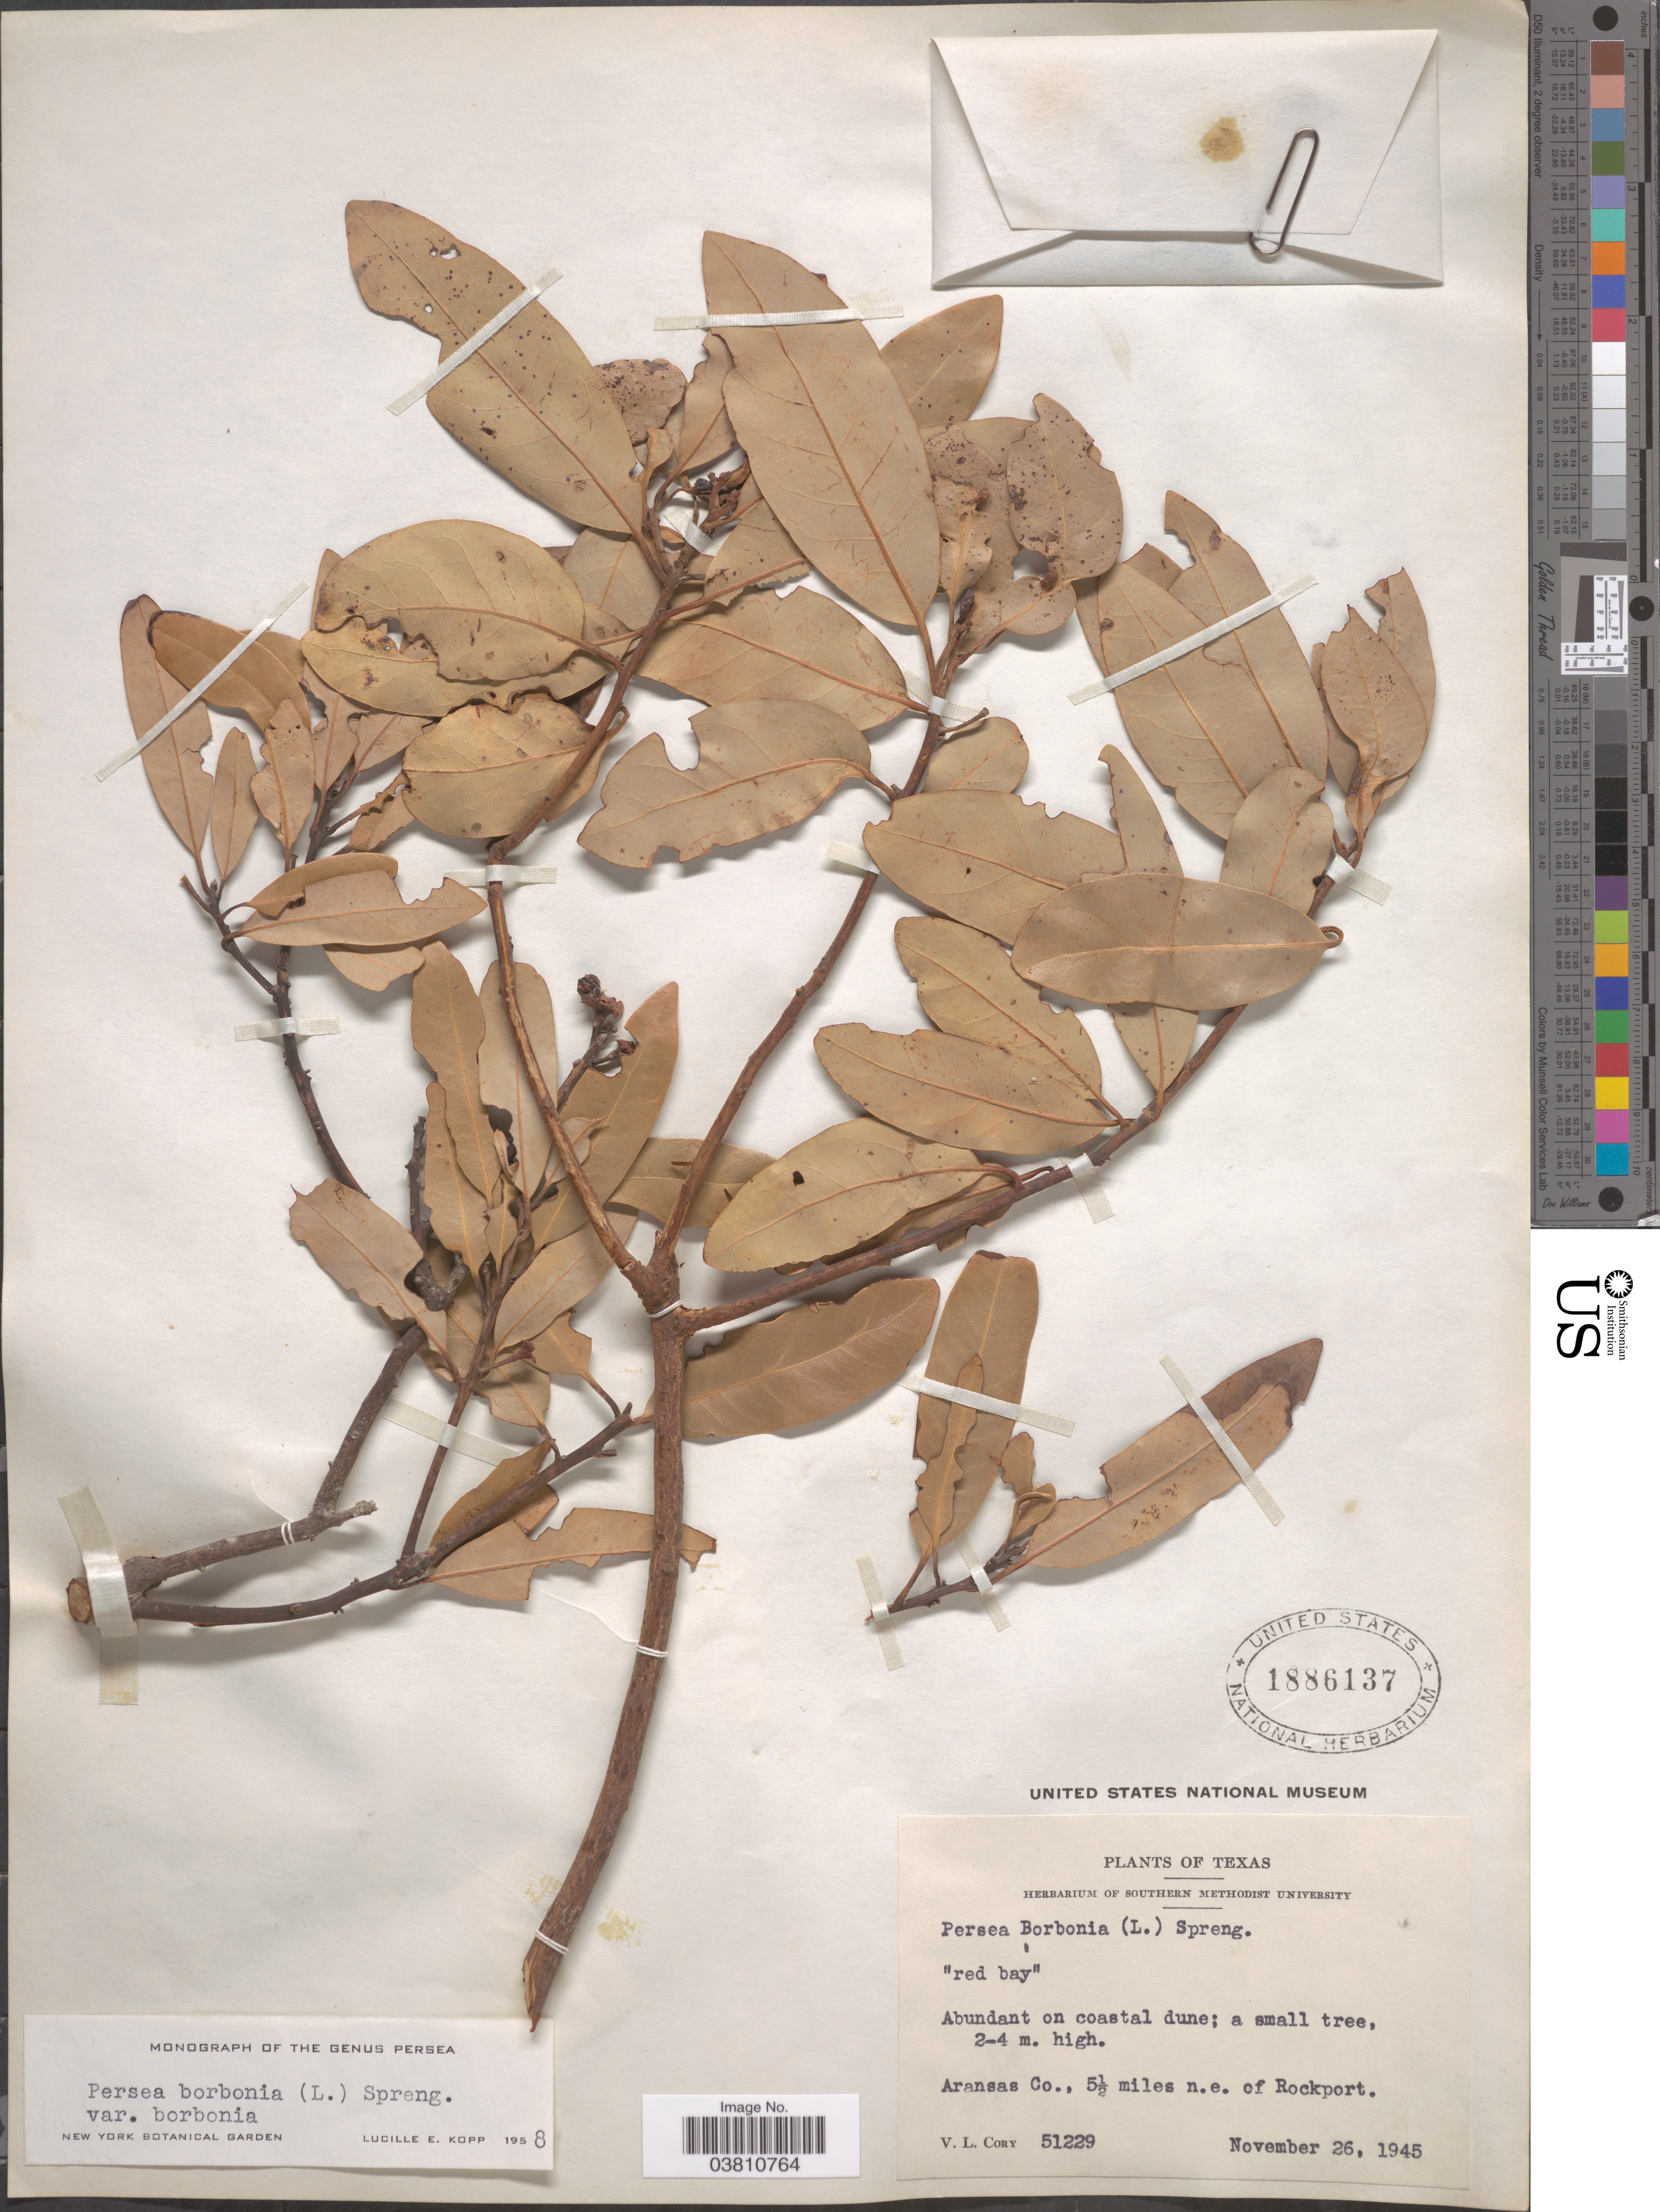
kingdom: Plantae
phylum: Tracheophyta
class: Magnoliopsida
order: Laurales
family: Lauraceae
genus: Persea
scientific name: Persea borbonia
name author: (L.) Spreng.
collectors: V. Cory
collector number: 51229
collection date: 1945-11-26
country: United States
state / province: Texas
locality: Aransas Co., 5½ miles n.e. of Rockport.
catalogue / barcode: US 1886137